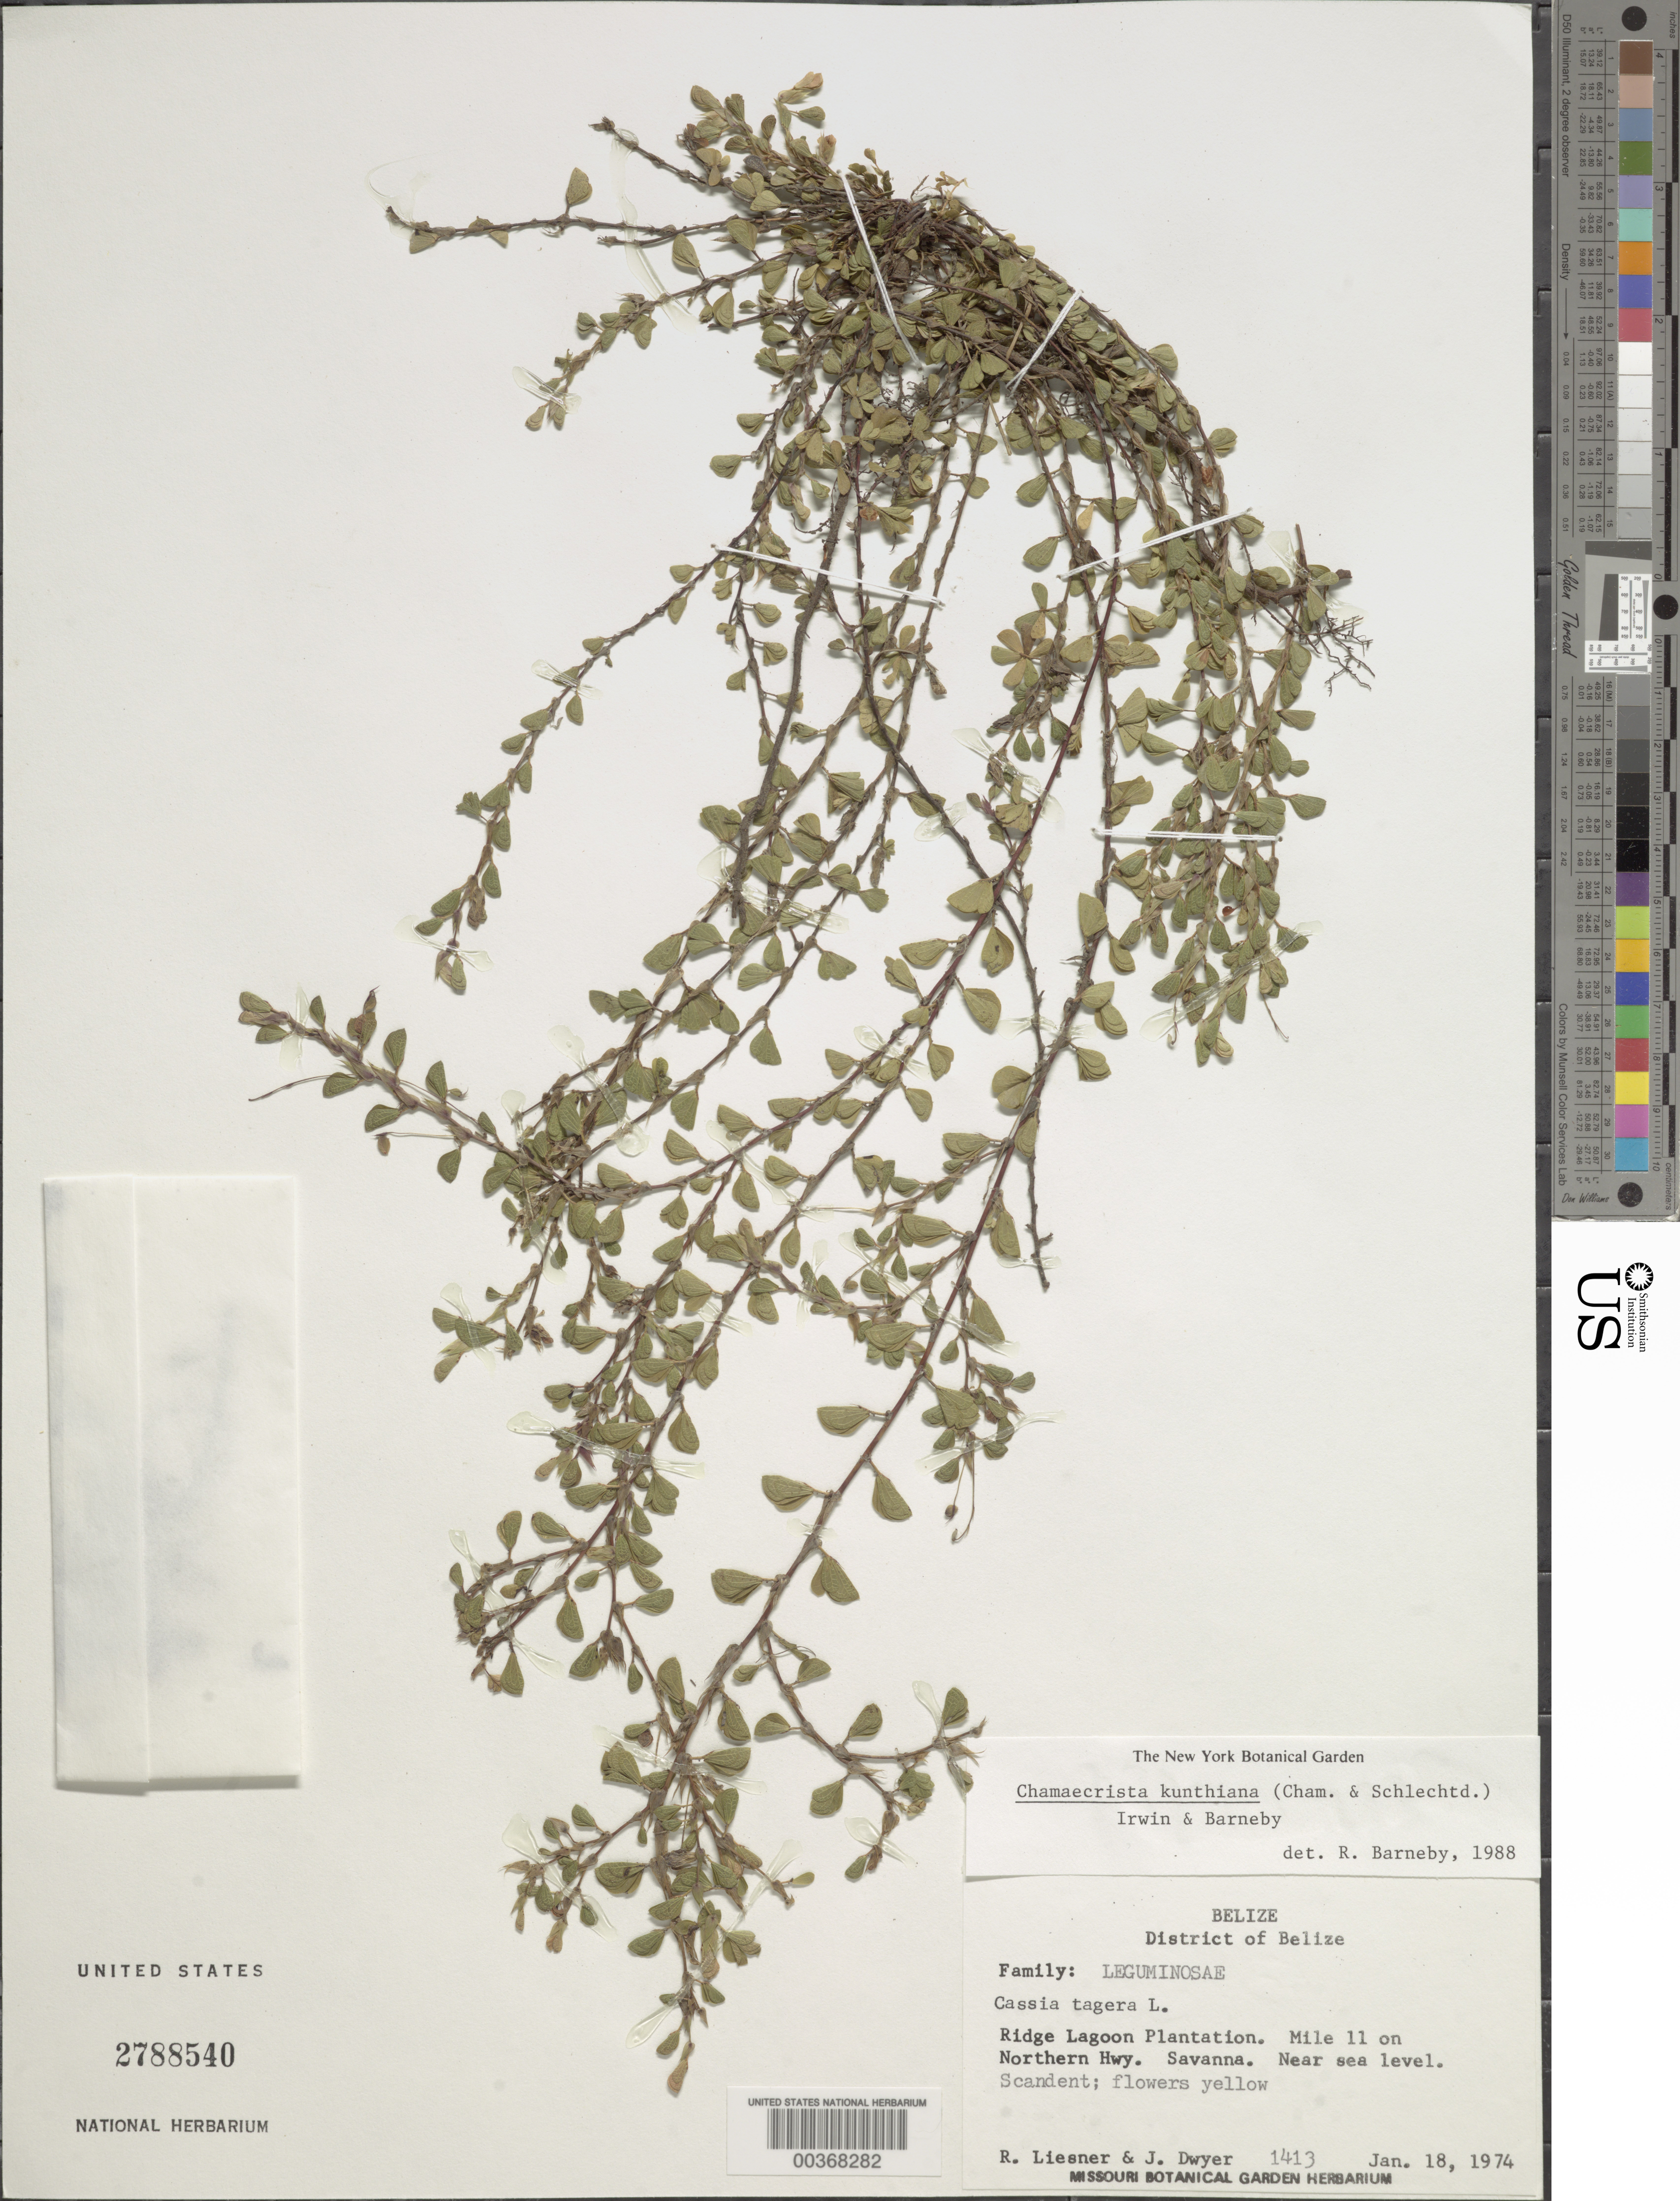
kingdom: Plantae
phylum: Tracheophyta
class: Magnoliopsida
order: Fabales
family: Fabaceae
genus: Chamaecrista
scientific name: Chamaecrista kunthiana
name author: (Schltdl. & Cham.) H.S. Irwin & Barneby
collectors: R. L. Liesner & J. D. Dwyer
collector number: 1413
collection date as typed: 18 Jan 1974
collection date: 1974-01-18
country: Belize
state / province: Belize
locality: Ridge Lagoon Plantation; mile 11 on Northern Hwy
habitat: Savanna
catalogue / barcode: US 2788540